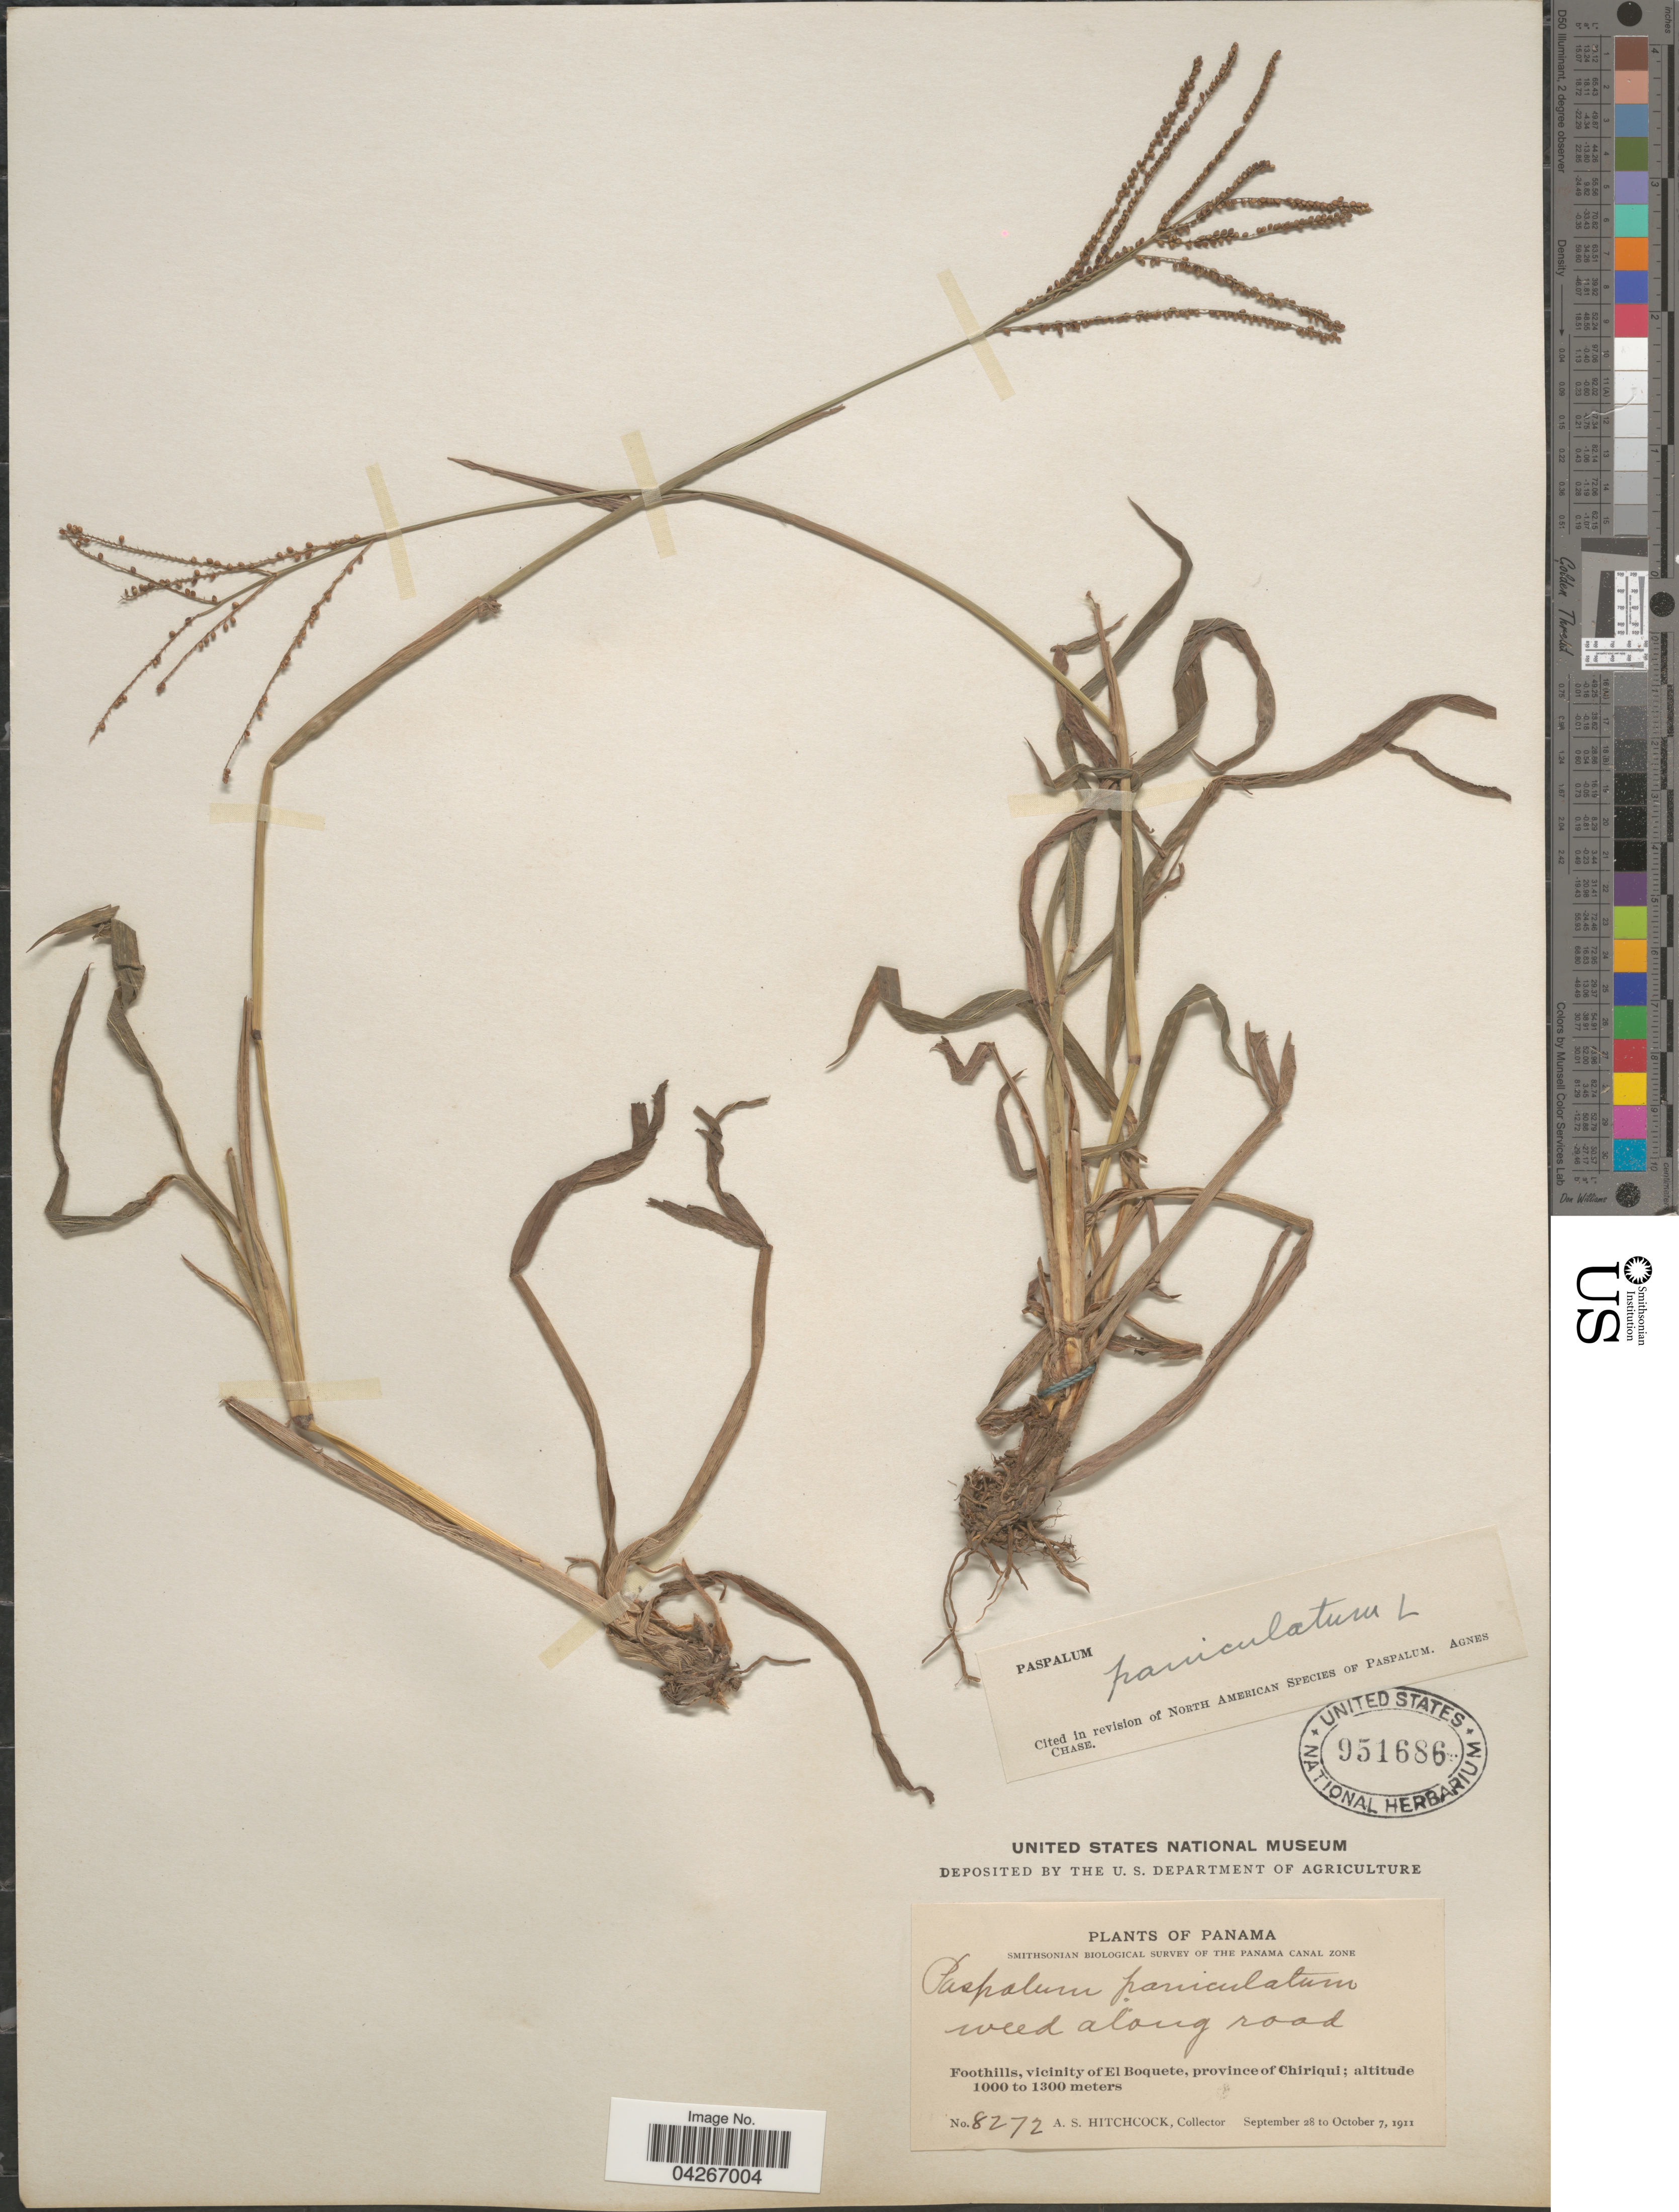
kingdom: Plantae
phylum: Tracheophyta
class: Liliopsida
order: Poales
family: Poaceae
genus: Paspalum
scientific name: Paspalum paniculatum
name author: L.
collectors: A. S. Hitchcock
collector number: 8272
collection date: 1911-09-28/1911-10-07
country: Panama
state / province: Chiriqui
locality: Smithsonian Biological Survey Of The Panama Canal Zone. Foothills, vicinity of El Boquete.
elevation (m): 1000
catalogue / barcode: US 951686